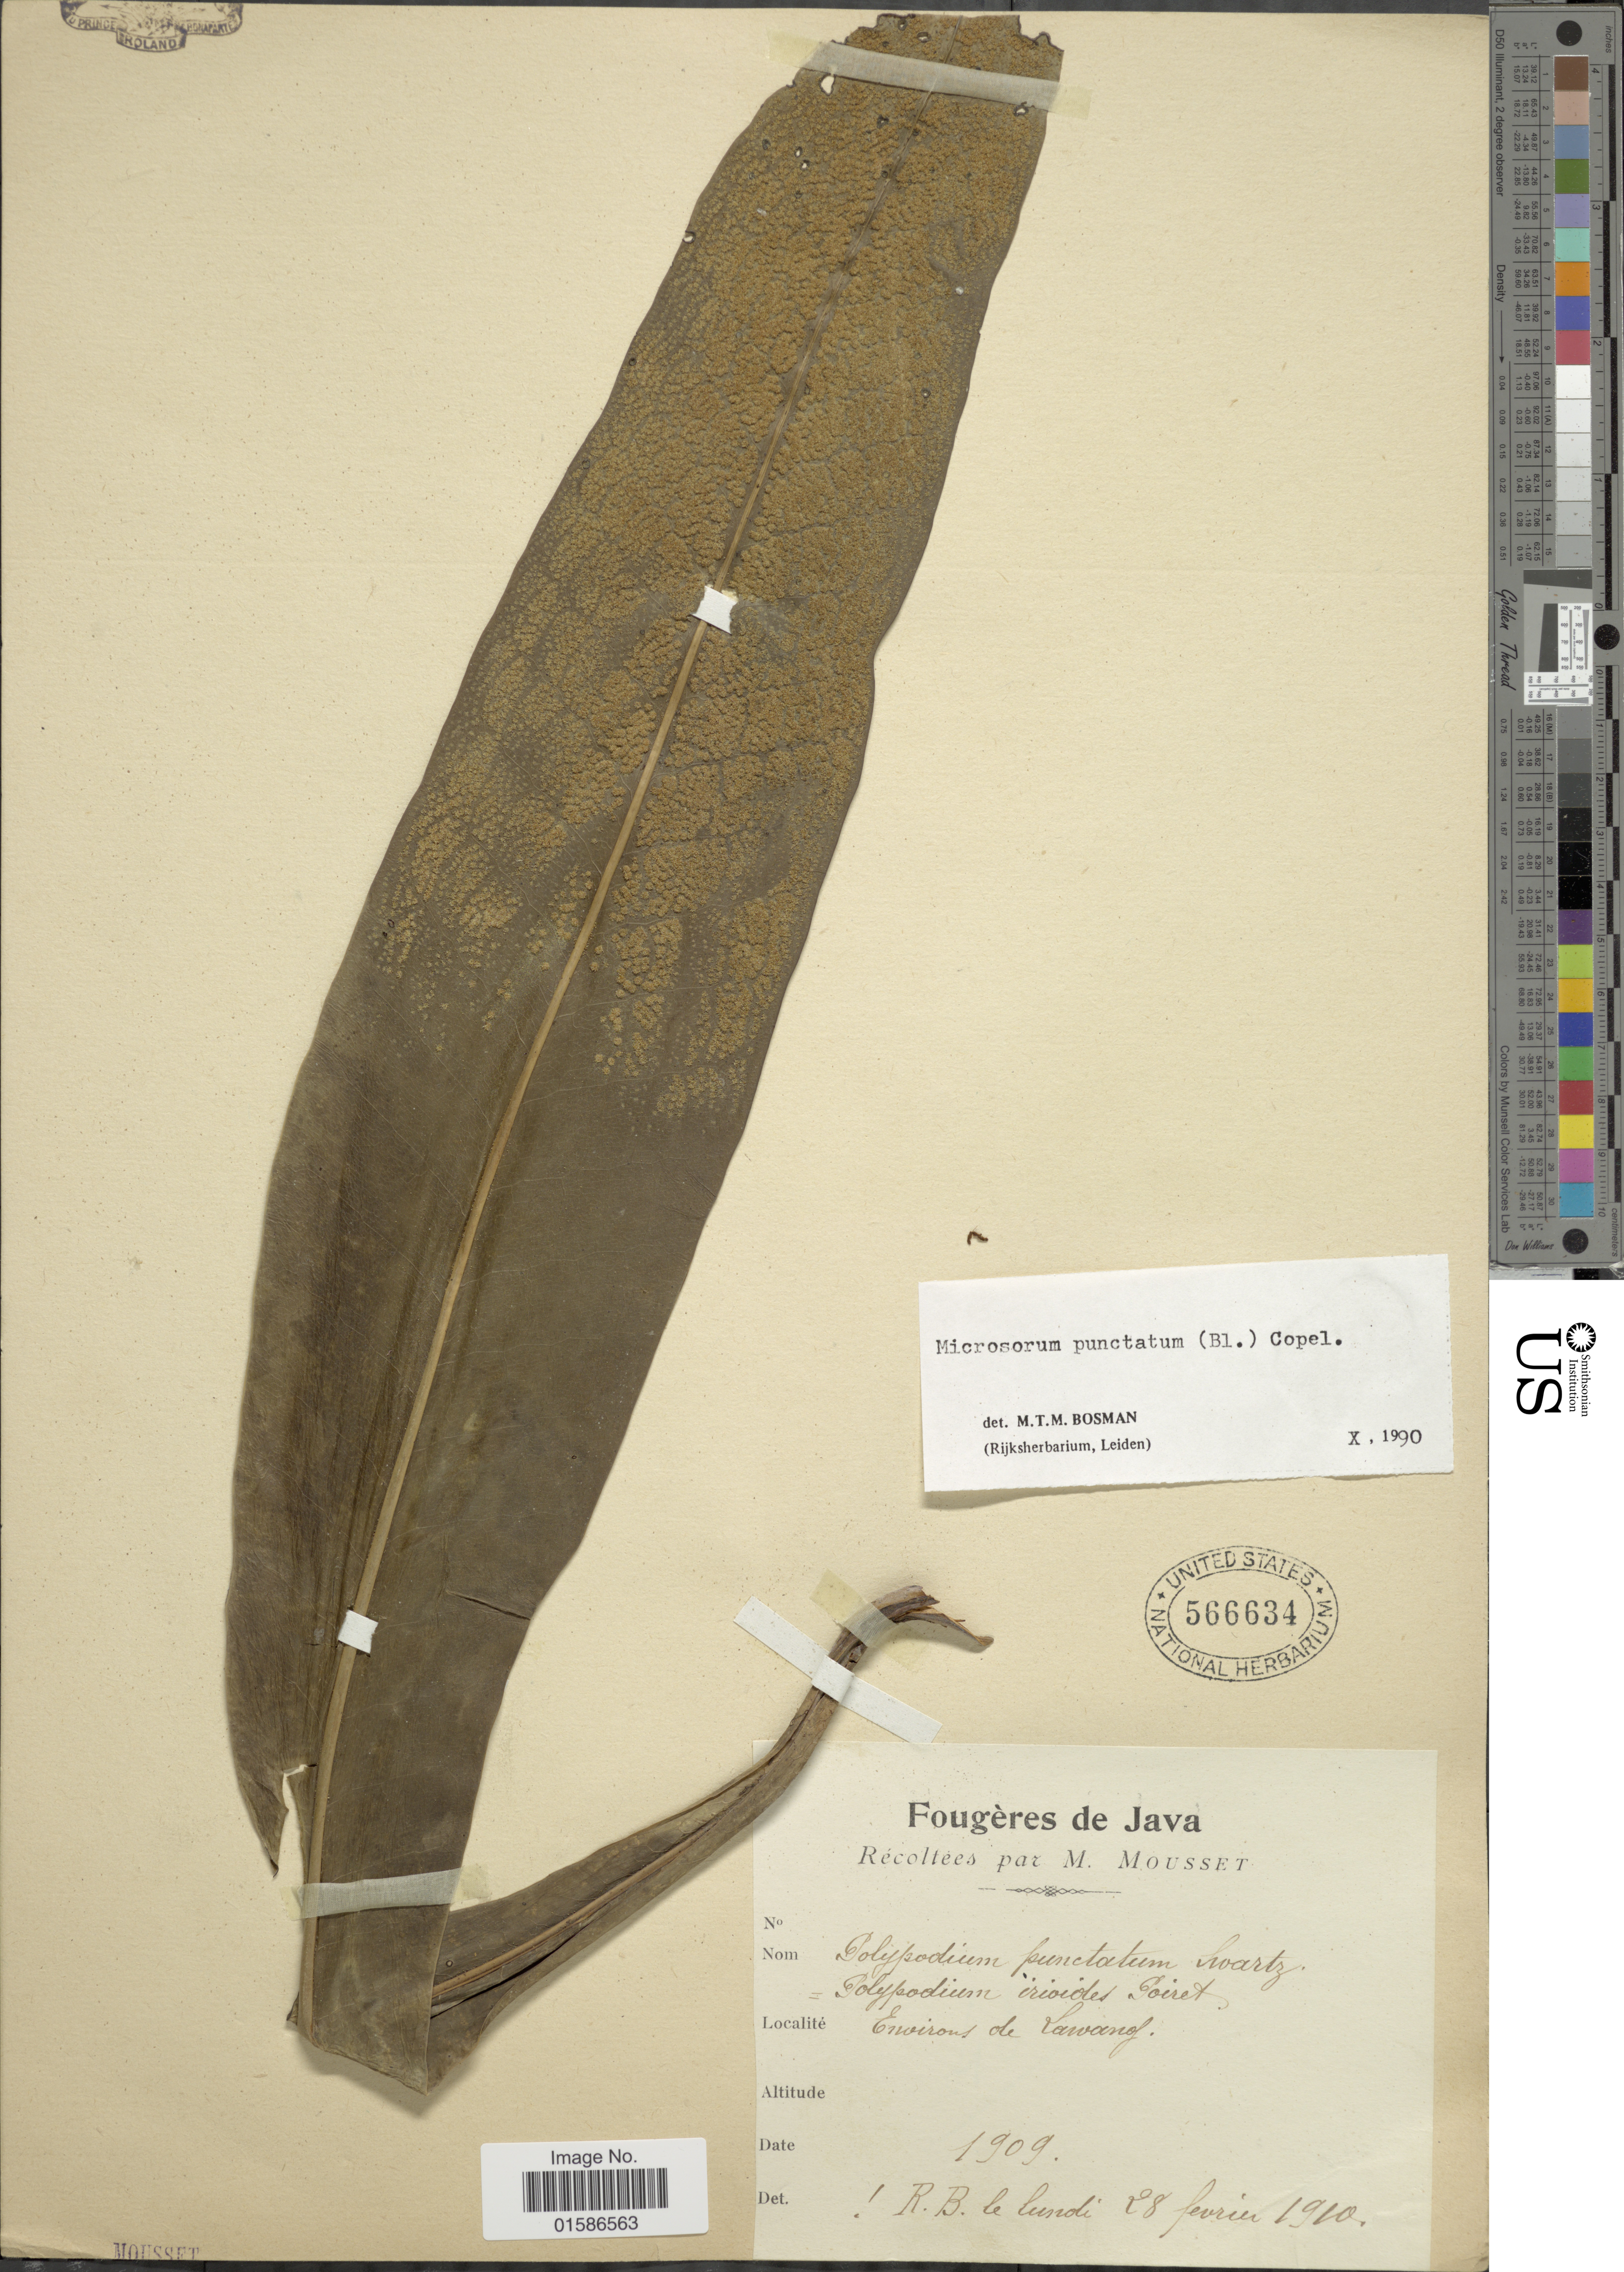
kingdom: Plantae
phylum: Tracheophyta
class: Polypodiopsida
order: Polypodiales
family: Polypodiaceae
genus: Microsorum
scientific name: Microsorum punctatum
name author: (L.) Copel.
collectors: M. Mousset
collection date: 1909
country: Indonesia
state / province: Java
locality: Environs de Lawang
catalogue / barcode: US 566634